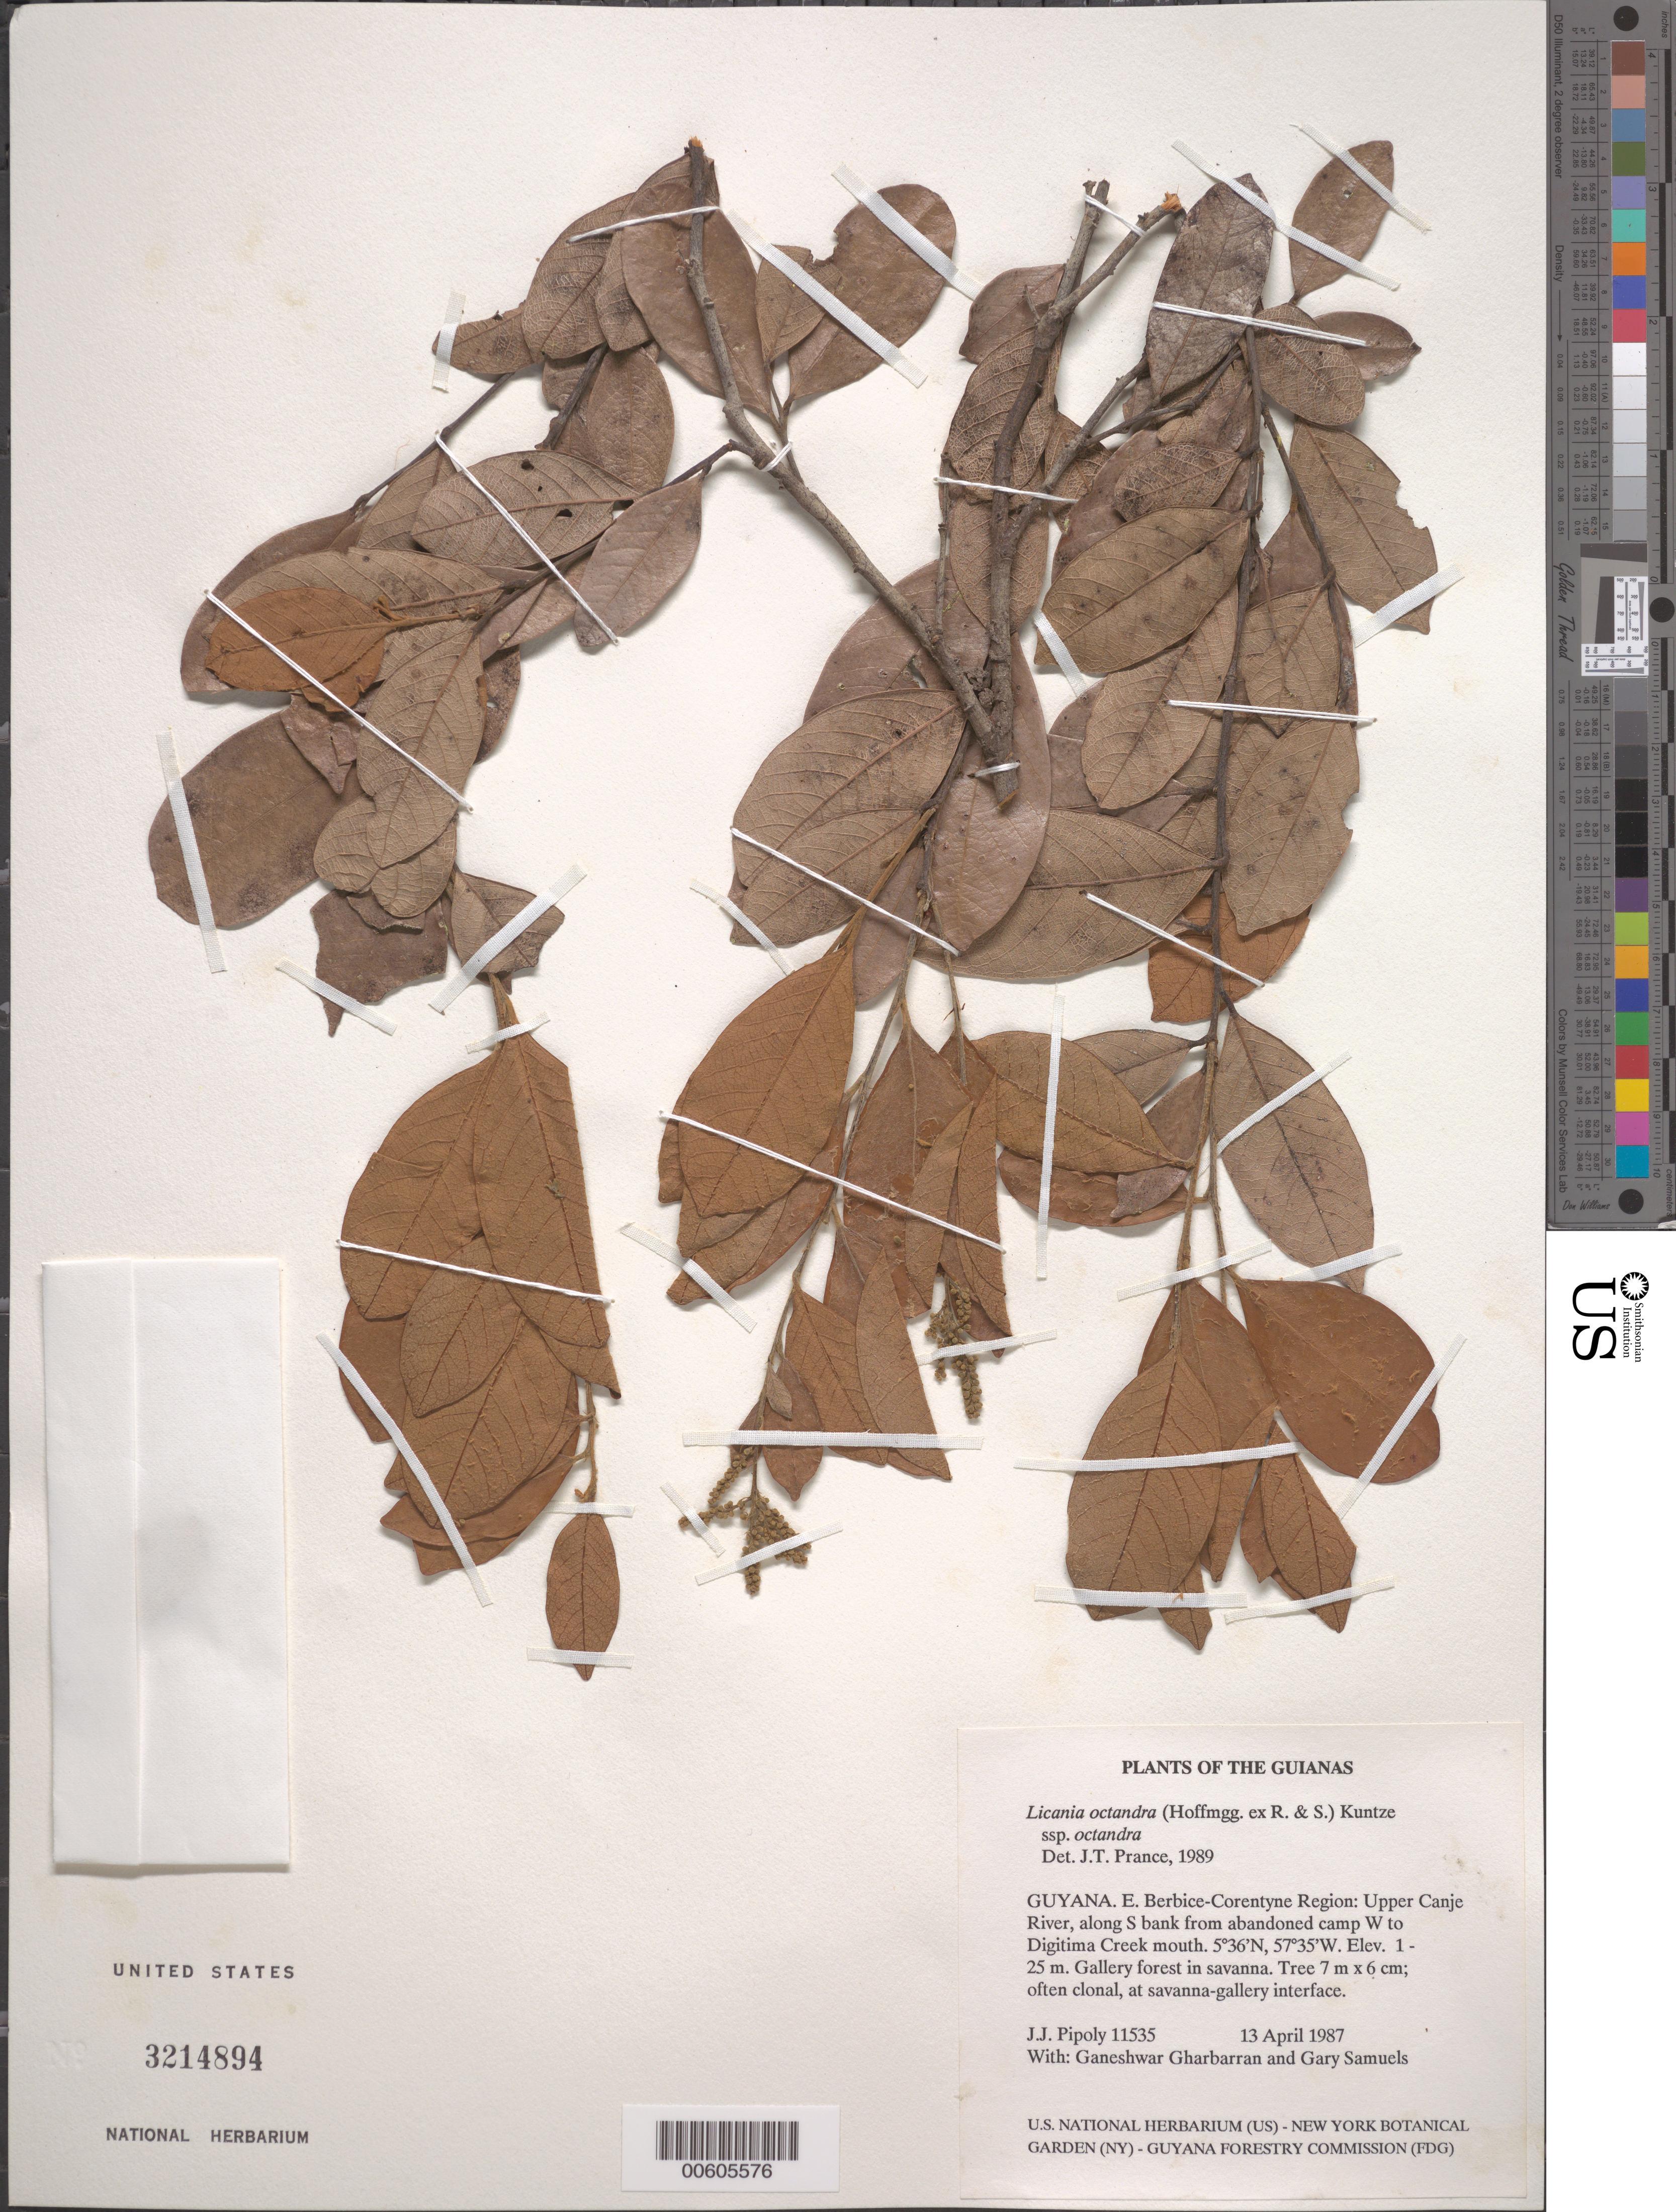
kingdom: Plantae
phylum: Tracheophyta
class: Magnoliopsida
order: Malpighiales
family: Chrysobalanaceae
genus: Leptobalanus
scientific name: Leptobalanus octandrus subsp. octandrus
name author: (Hoffmanns. ex Schult.) Sothers & Prance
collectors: J. J. Pipoly, G. Gharbarran & G. Samuels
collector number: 11535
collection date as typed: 13 April 1987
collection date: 1987-04-13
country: Guyana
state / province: E. Berbice-Corentyne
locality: Upper Canje River, S bank from abandoned Amerindian logging camp W to Digitima Cr. mouth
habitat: Gallery forest in savanna; Eperua and Parinari dominants, most plants covered with small, black, stinging ants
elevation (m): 1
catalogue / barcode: US 3214894